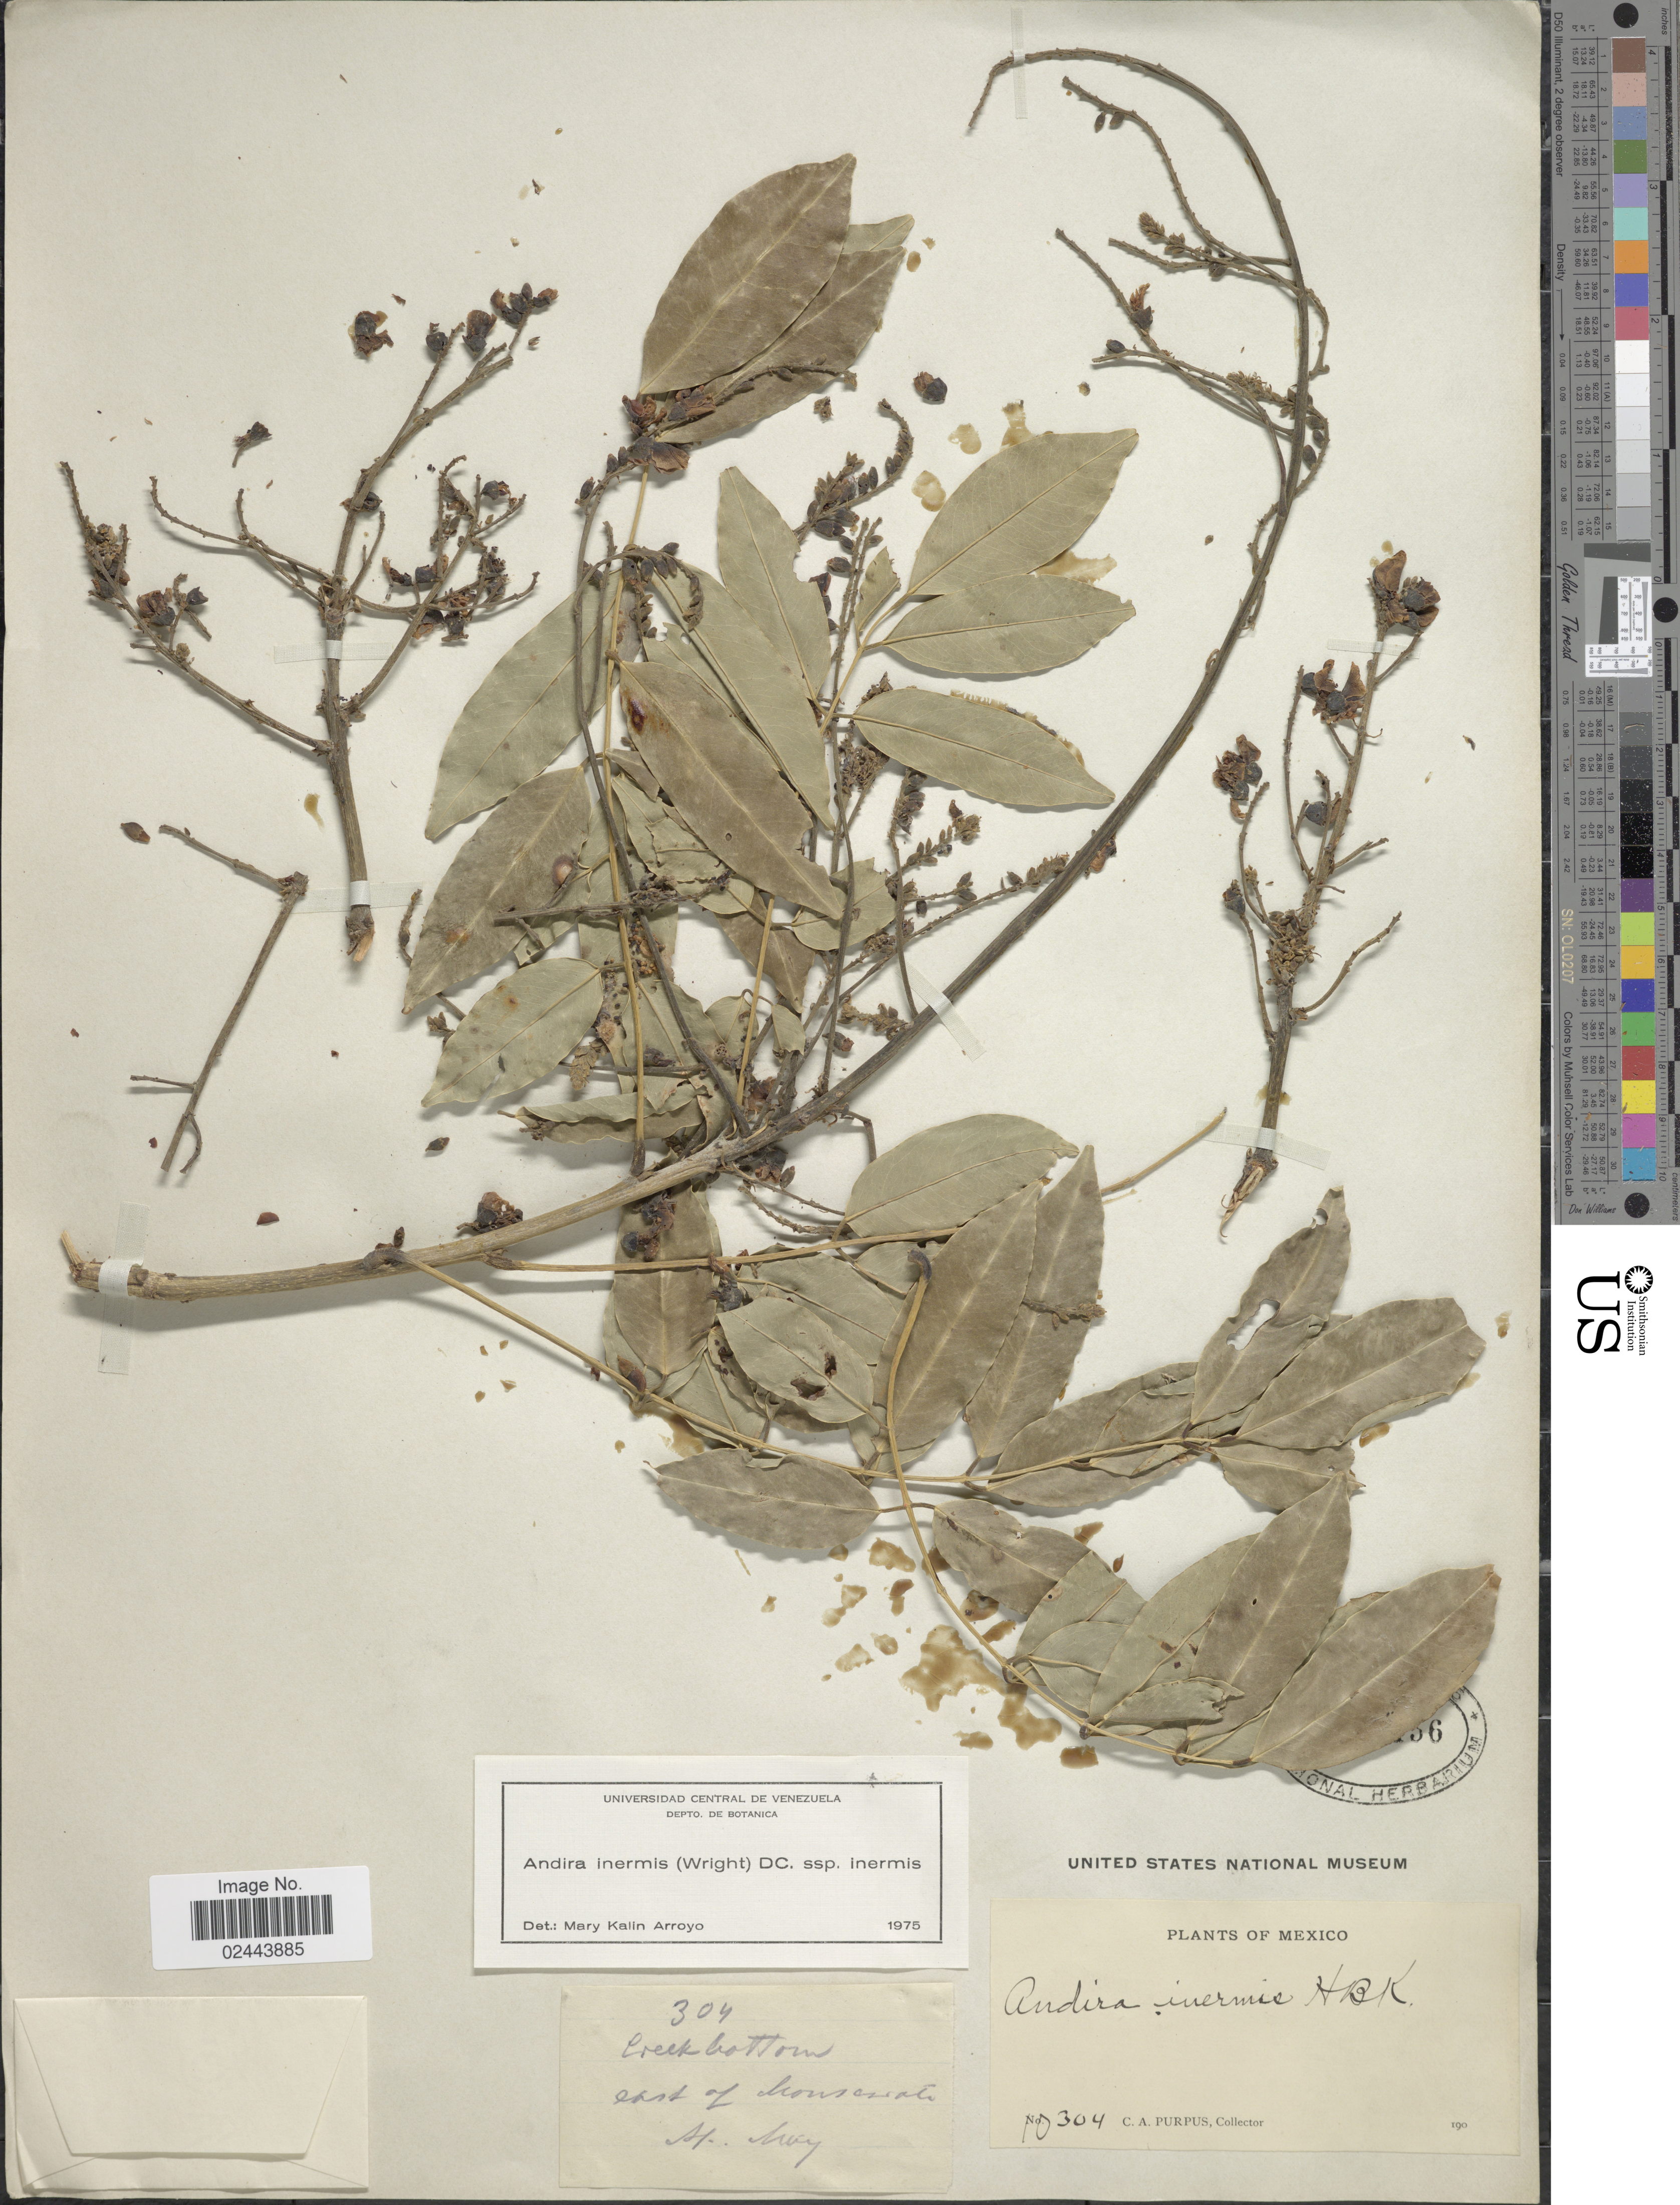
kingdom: Plantae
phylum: Tracheophyta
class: Magnoliopsida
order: Fabales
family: Fabaceae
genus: Andira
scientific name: Andira inermis subsp. inermis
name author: (W. Wright) Kunth ex DC.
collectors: C. A. Purpus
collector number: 304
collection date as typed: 190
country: Mexico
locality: Creek bottom east of Monserrate, St. May.